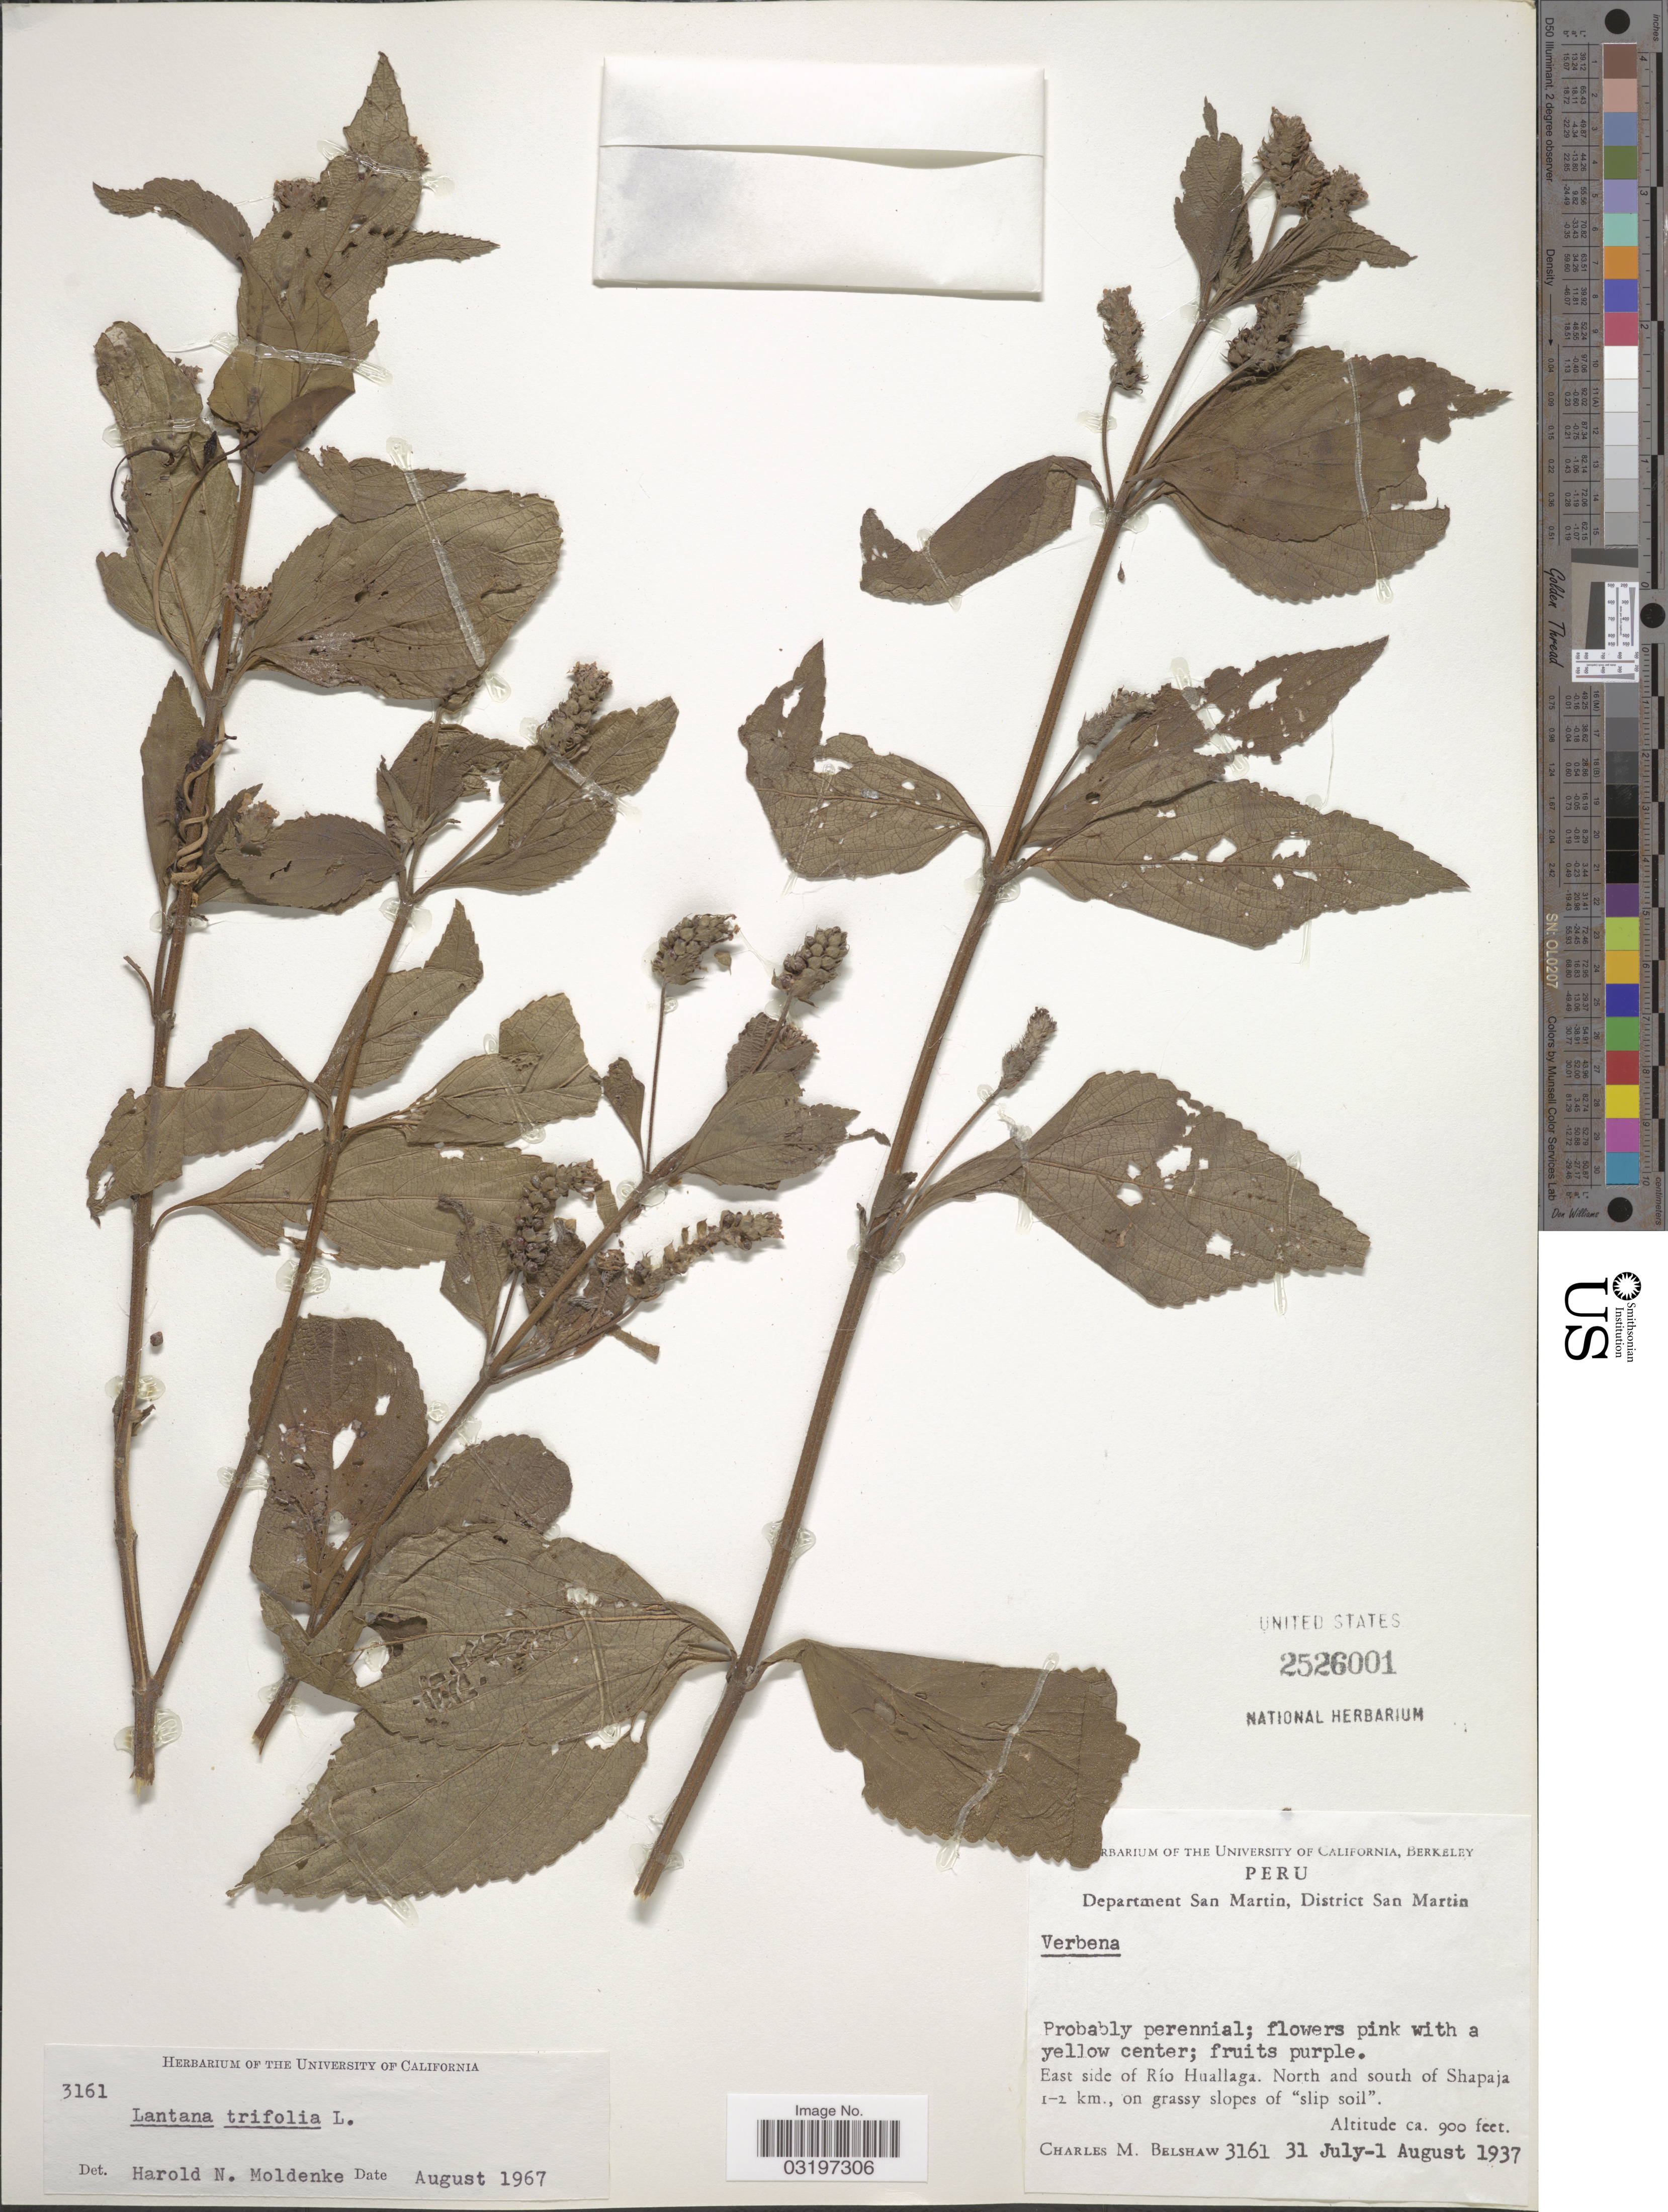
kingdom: Plantae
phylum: Tracheophyta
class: Magnoliopsida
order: Lamiales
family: Verbenaceae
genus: Lantana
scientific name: Lantana trifolia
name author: L.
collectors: C. Shaw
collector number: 3161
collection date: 1937-07-31/1937-08-01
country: Peru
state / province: San Martín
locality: Department San Martin, District San Martin. East side of Río Huallaga. North and south of Shapaja 1-2 km.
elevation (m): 274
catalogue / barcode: US 2526001